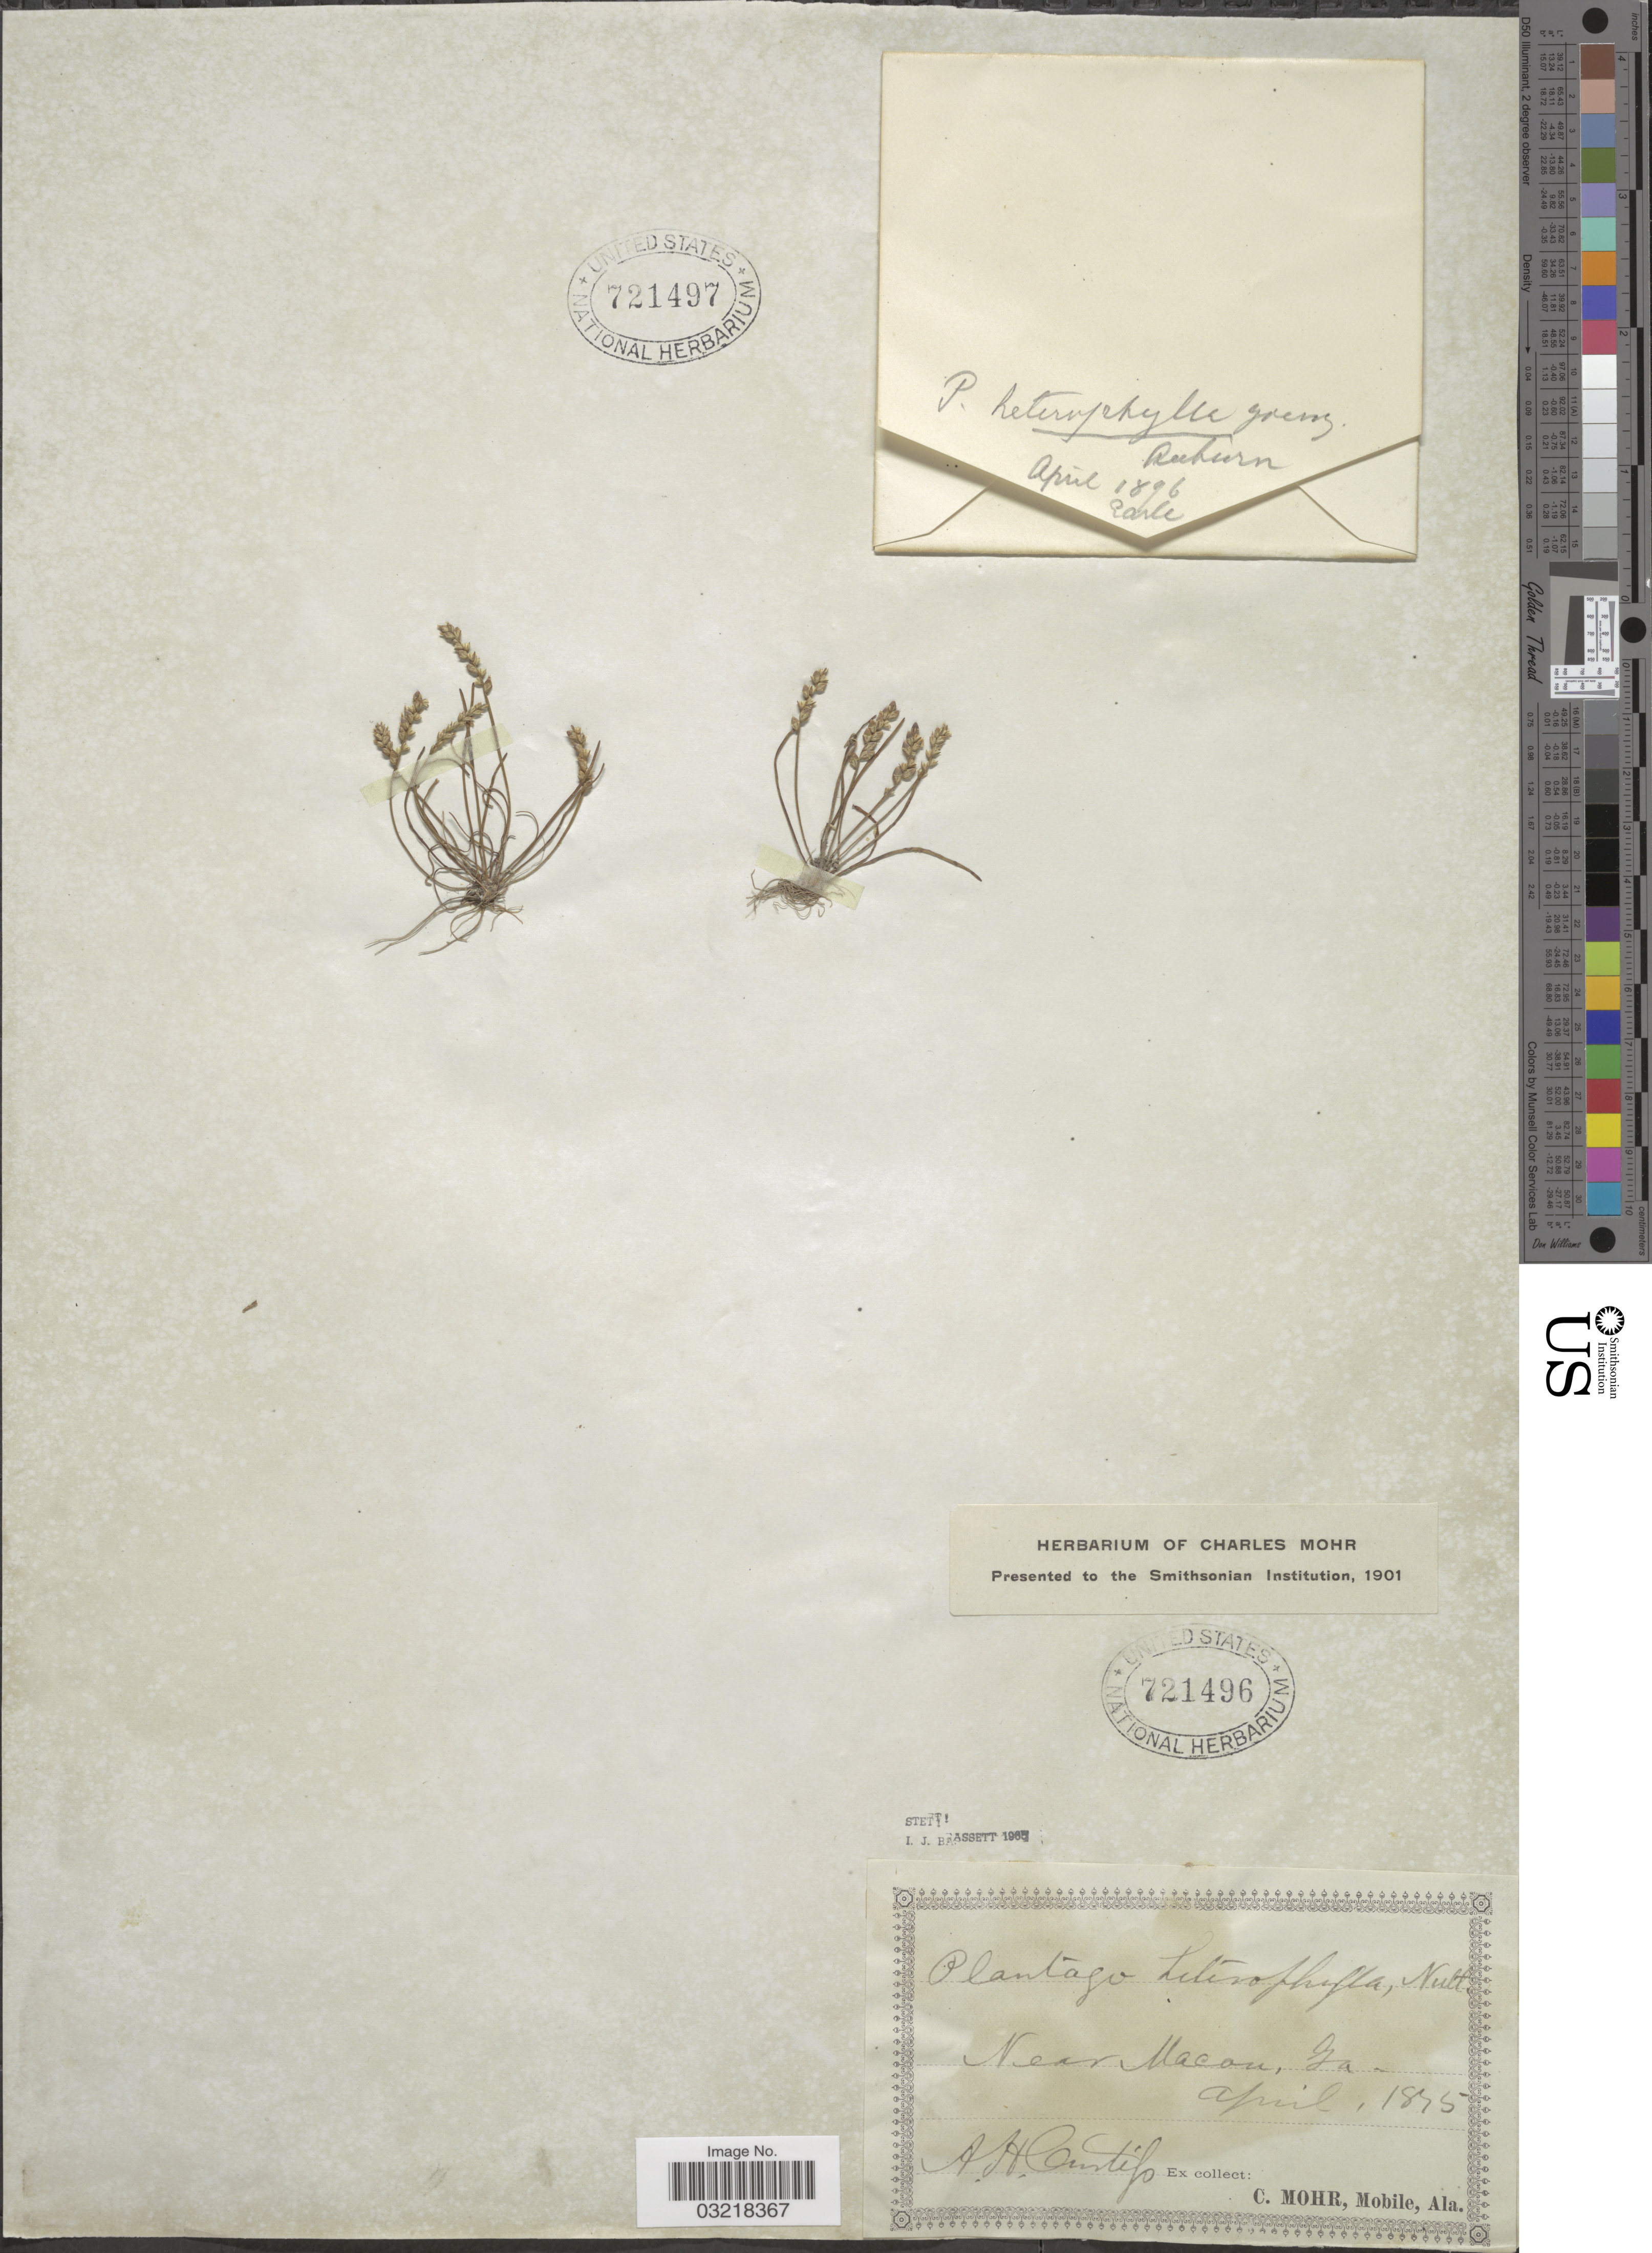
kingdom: Plantae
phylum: Tracheophyta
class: Magnoliopsida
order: Lamiales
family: Plantaginaceae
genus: Plantago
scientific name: Plantago heterophylla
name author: Nutt.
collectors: A. H. Curtiss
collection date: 1875-04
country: United States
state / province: Georgia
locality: Near Macon.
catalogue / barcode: US 721496